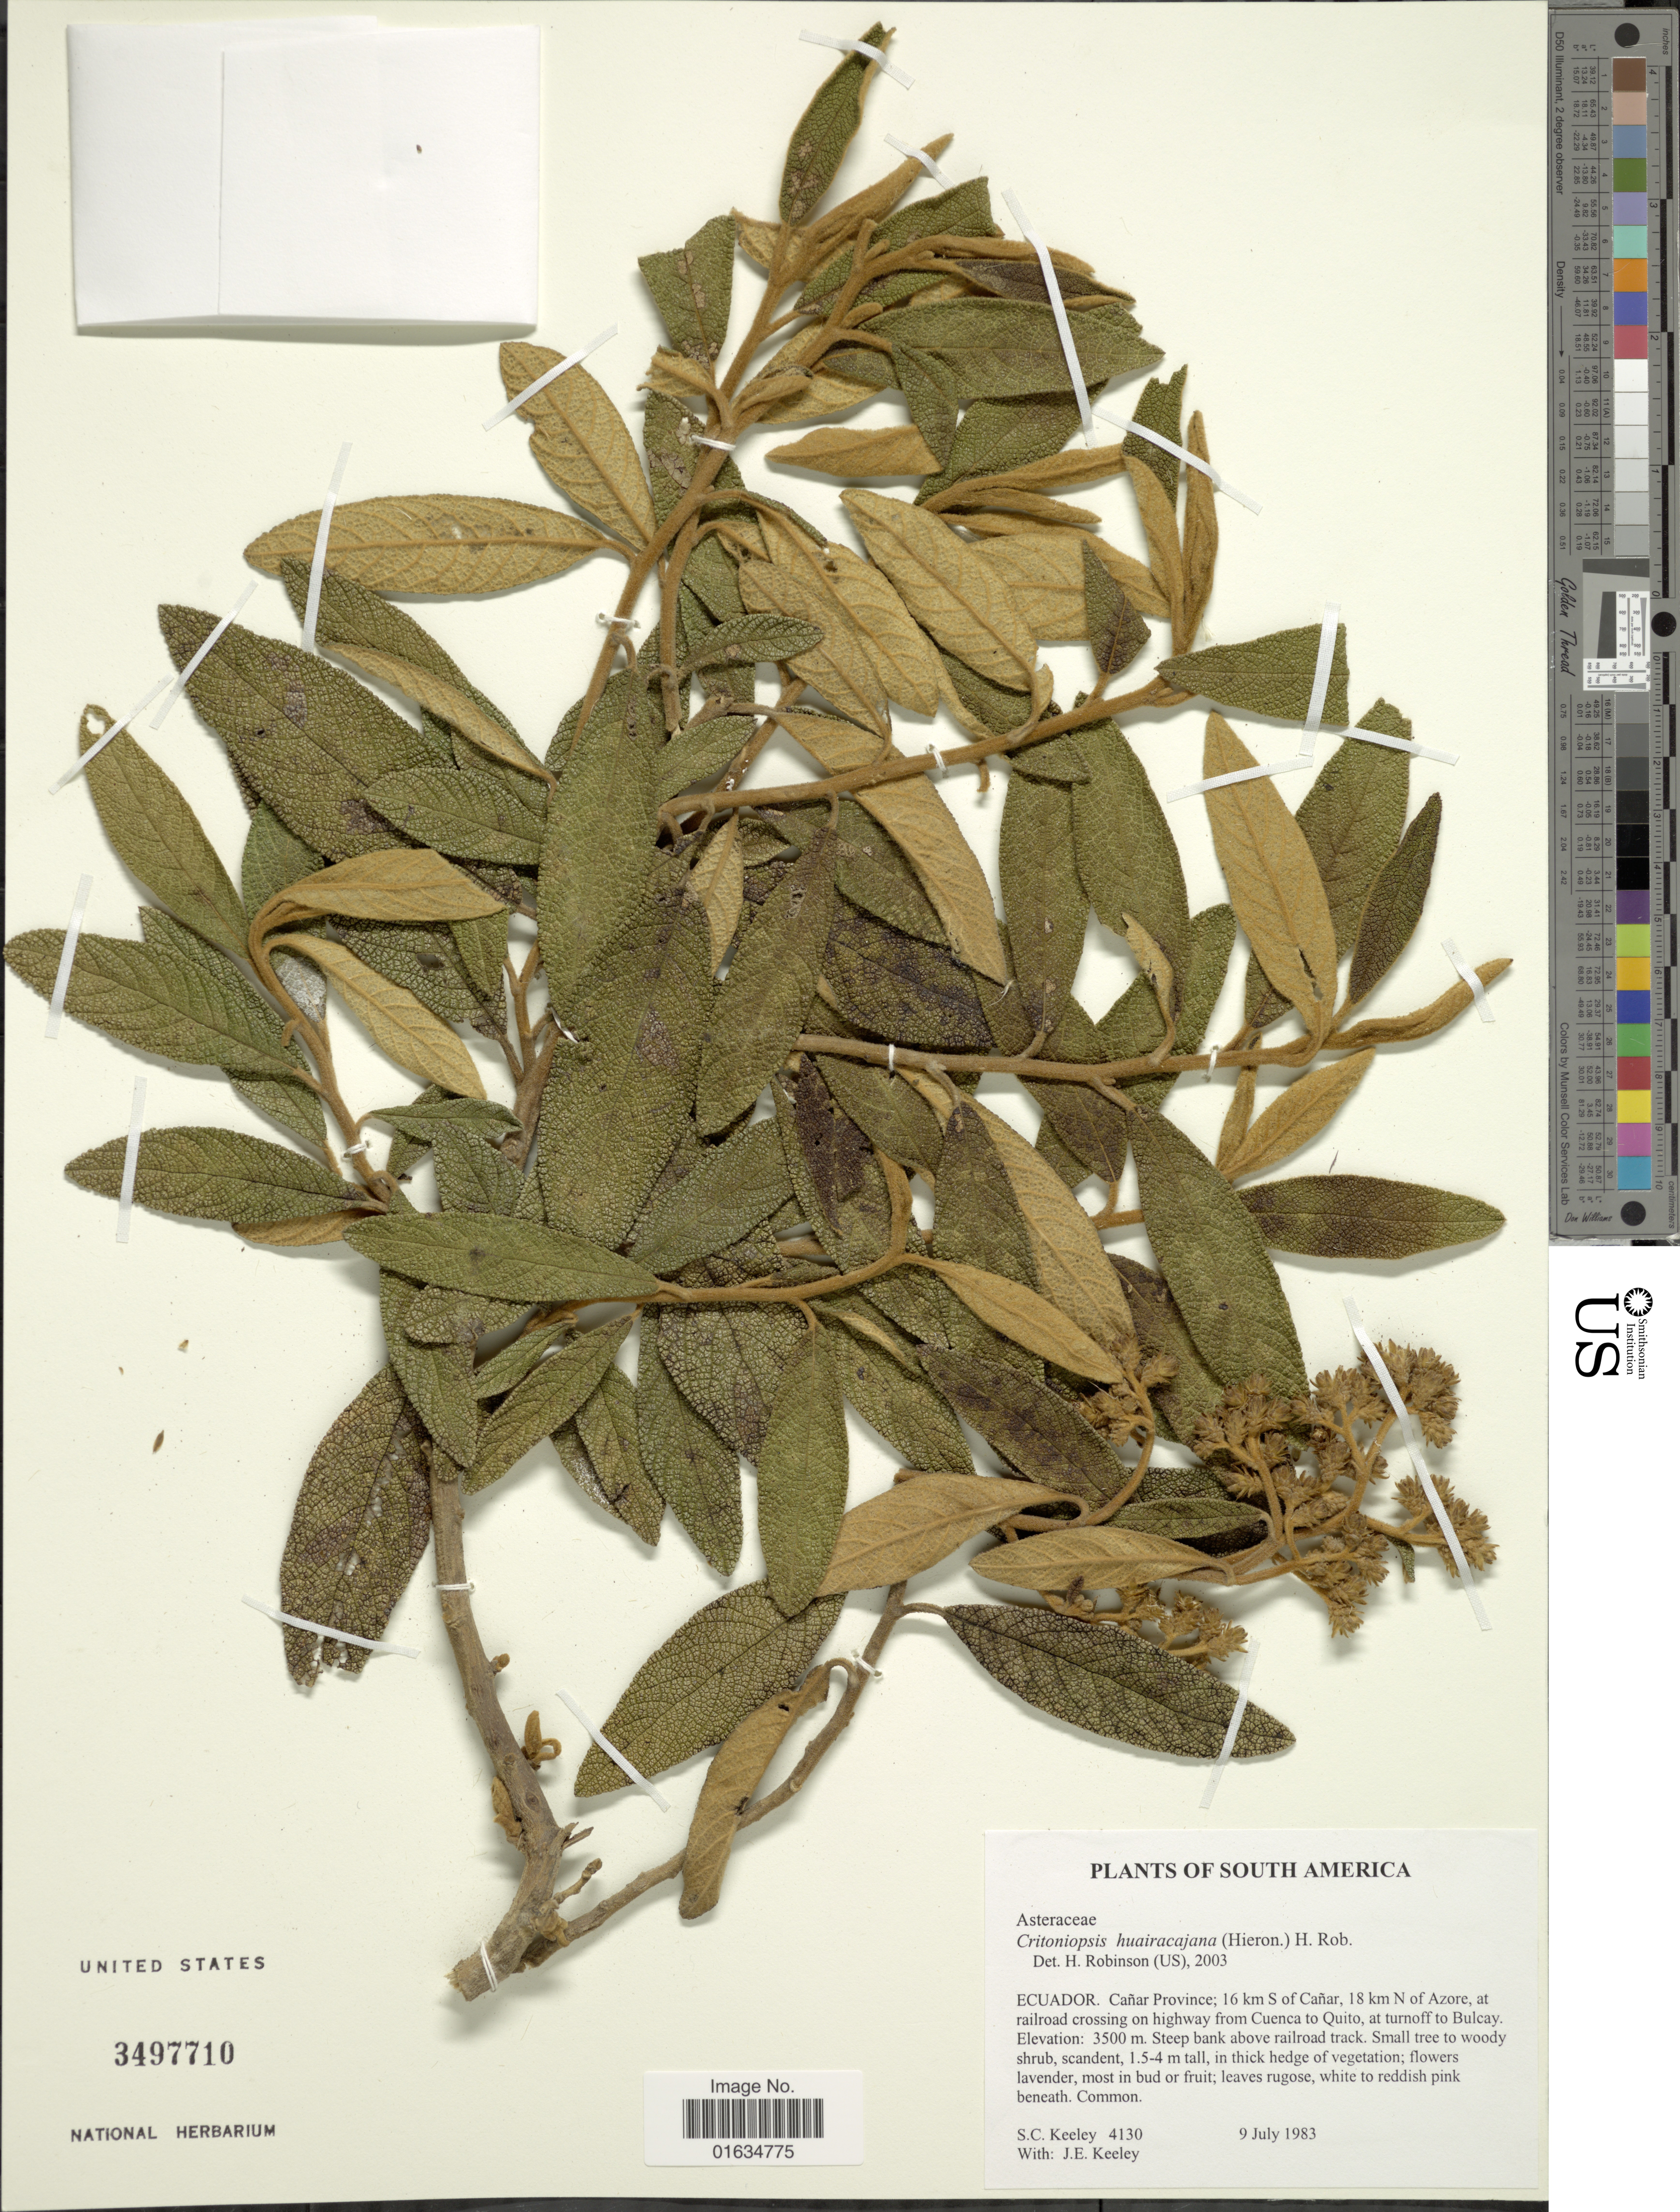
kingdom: Plantae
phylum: Tracheophyta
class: Magnoliopsida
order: Asterales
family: Asteraceae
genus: Critoniopsis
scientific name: Critoniopsis huairacajana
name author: (Hieron.) H. Rob.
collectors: S. C. Keeley & J. E. Keeley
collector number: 4130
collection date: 1983-07-09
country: Ecuador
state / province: Cañar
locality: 16 km S of Cañar, 18 km N of Azore, at railroad crossing on highway from Cuenca to Quito, at turnoff to Bulcay, steep bank above railroad track.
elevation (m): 3500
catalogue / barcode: US 3497710